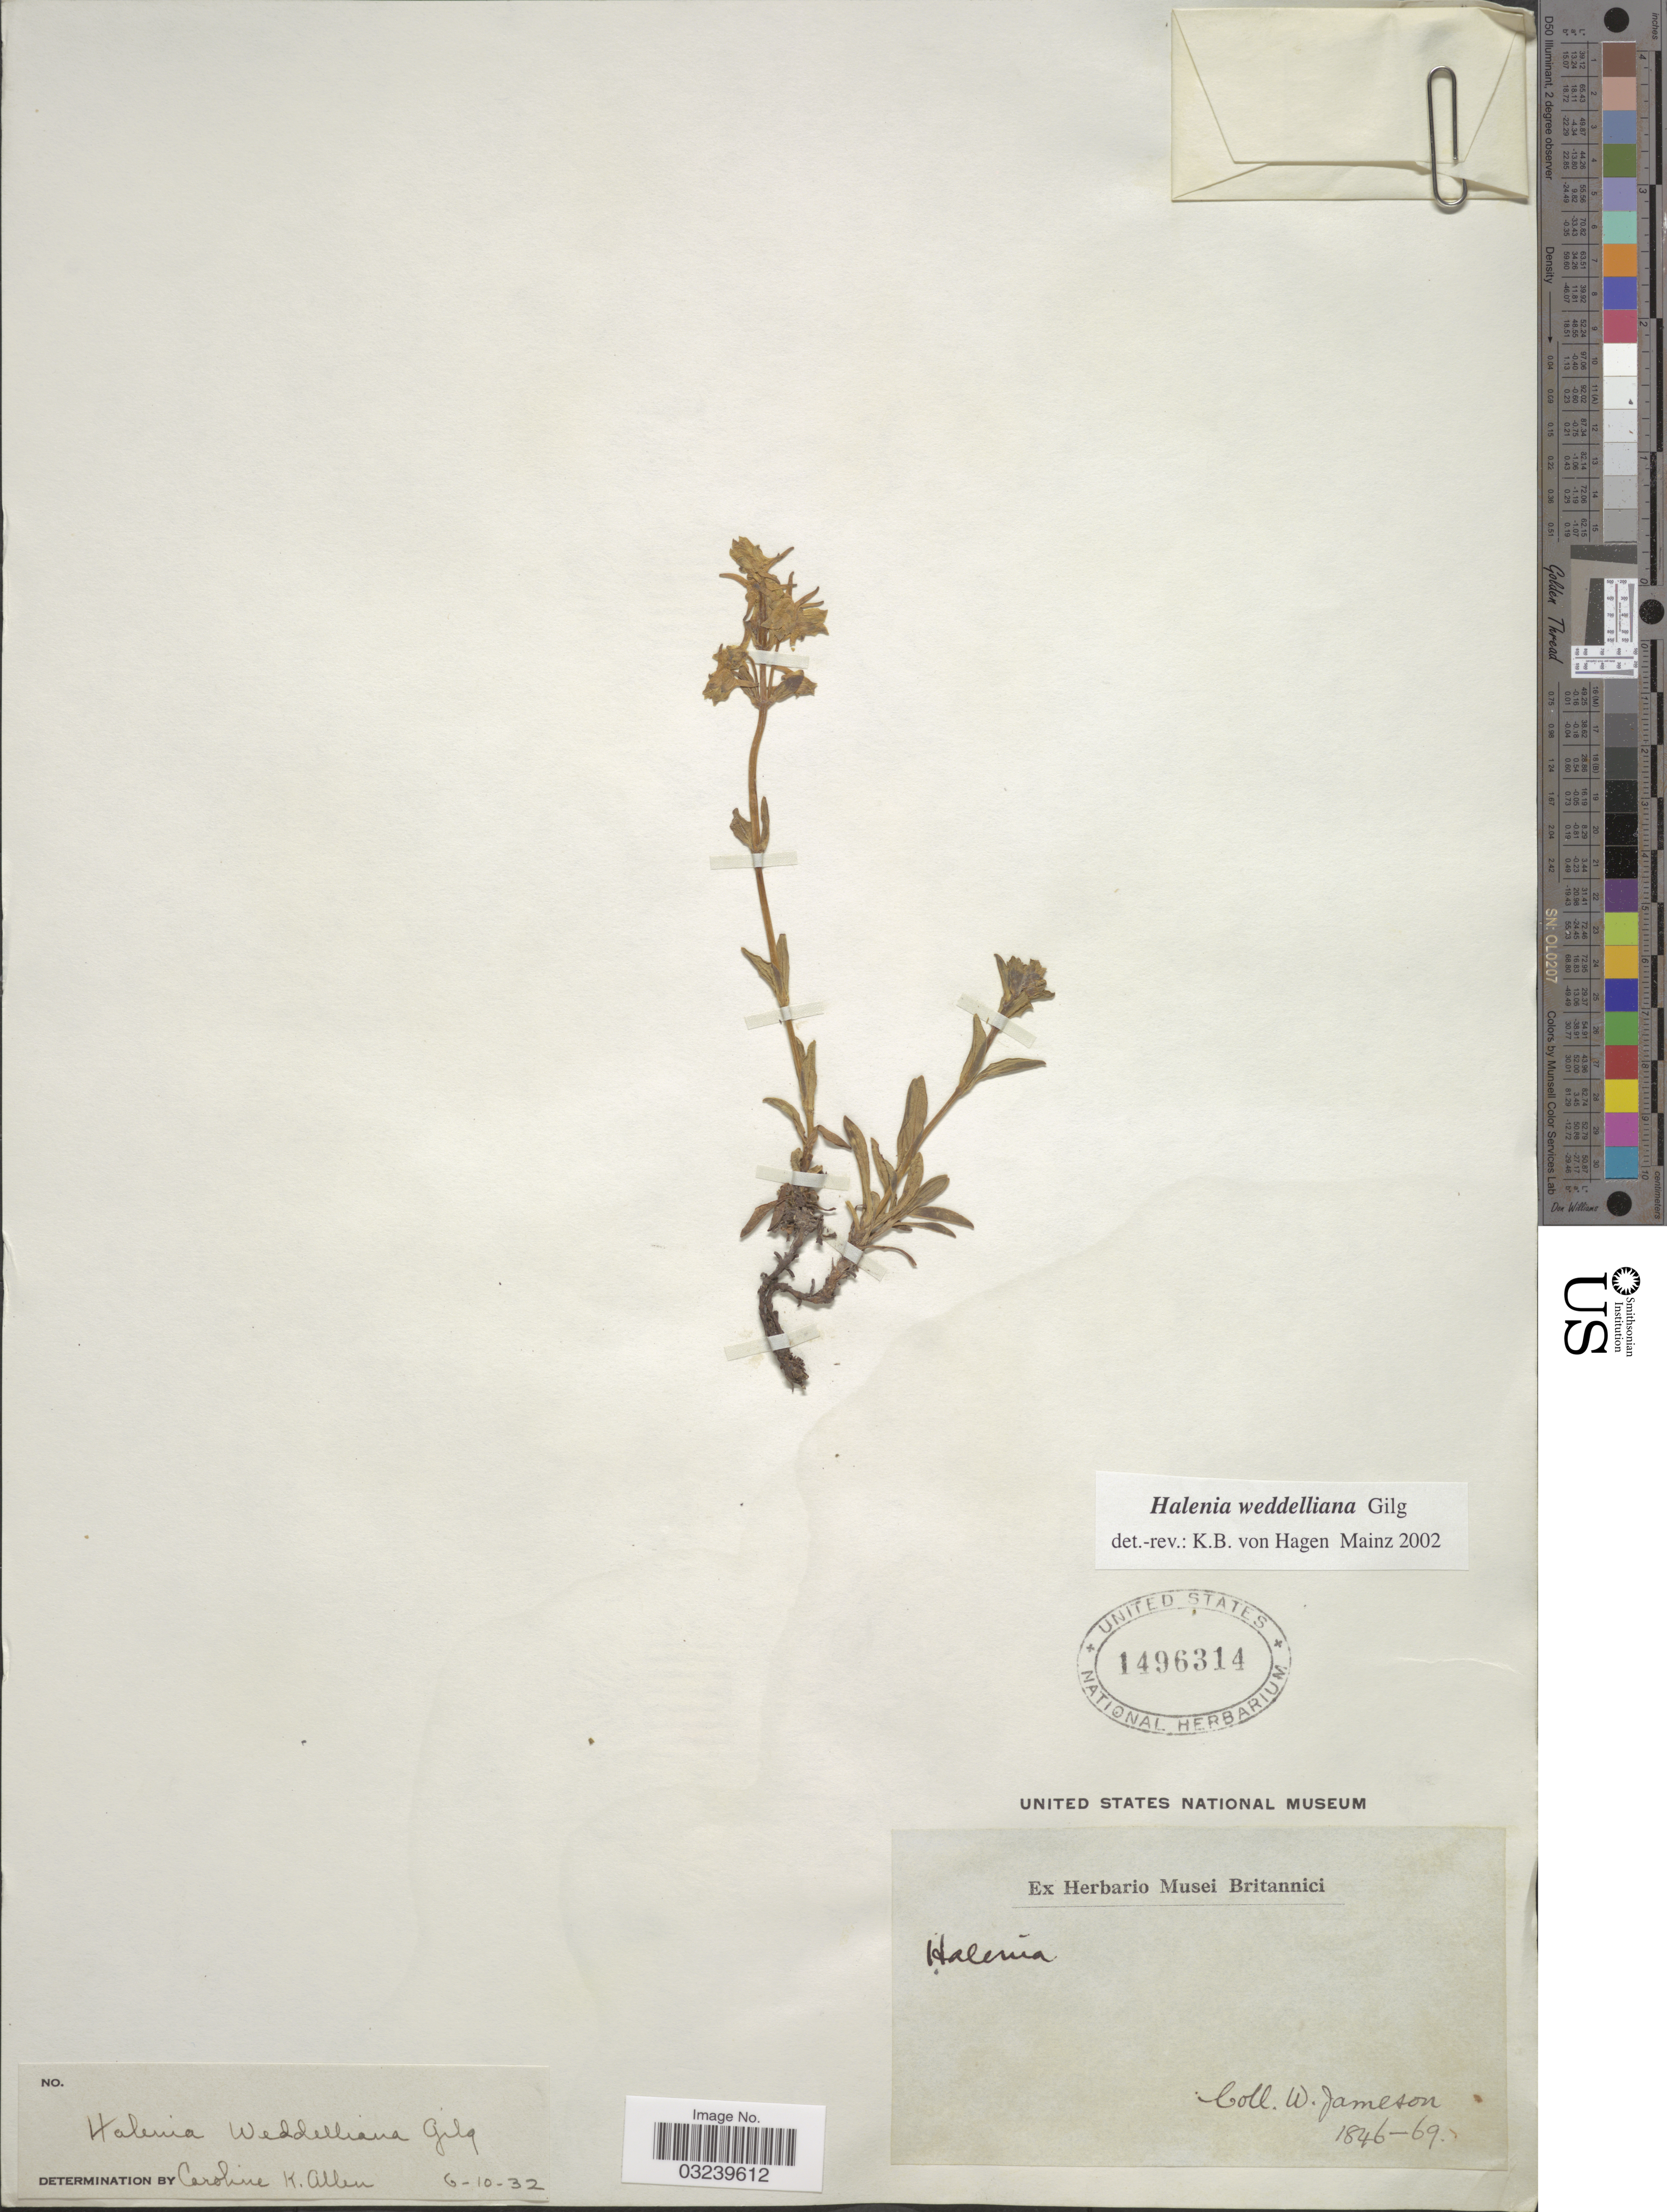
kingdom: Plantae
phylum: Tracheophyta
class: Magnoliopsida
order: Gentianales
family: Gentianaceae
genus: Halenia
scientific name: Halenia weddelliana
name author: Gilg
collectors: W. Jameson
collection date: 1846/1869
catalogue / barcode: US 1496314